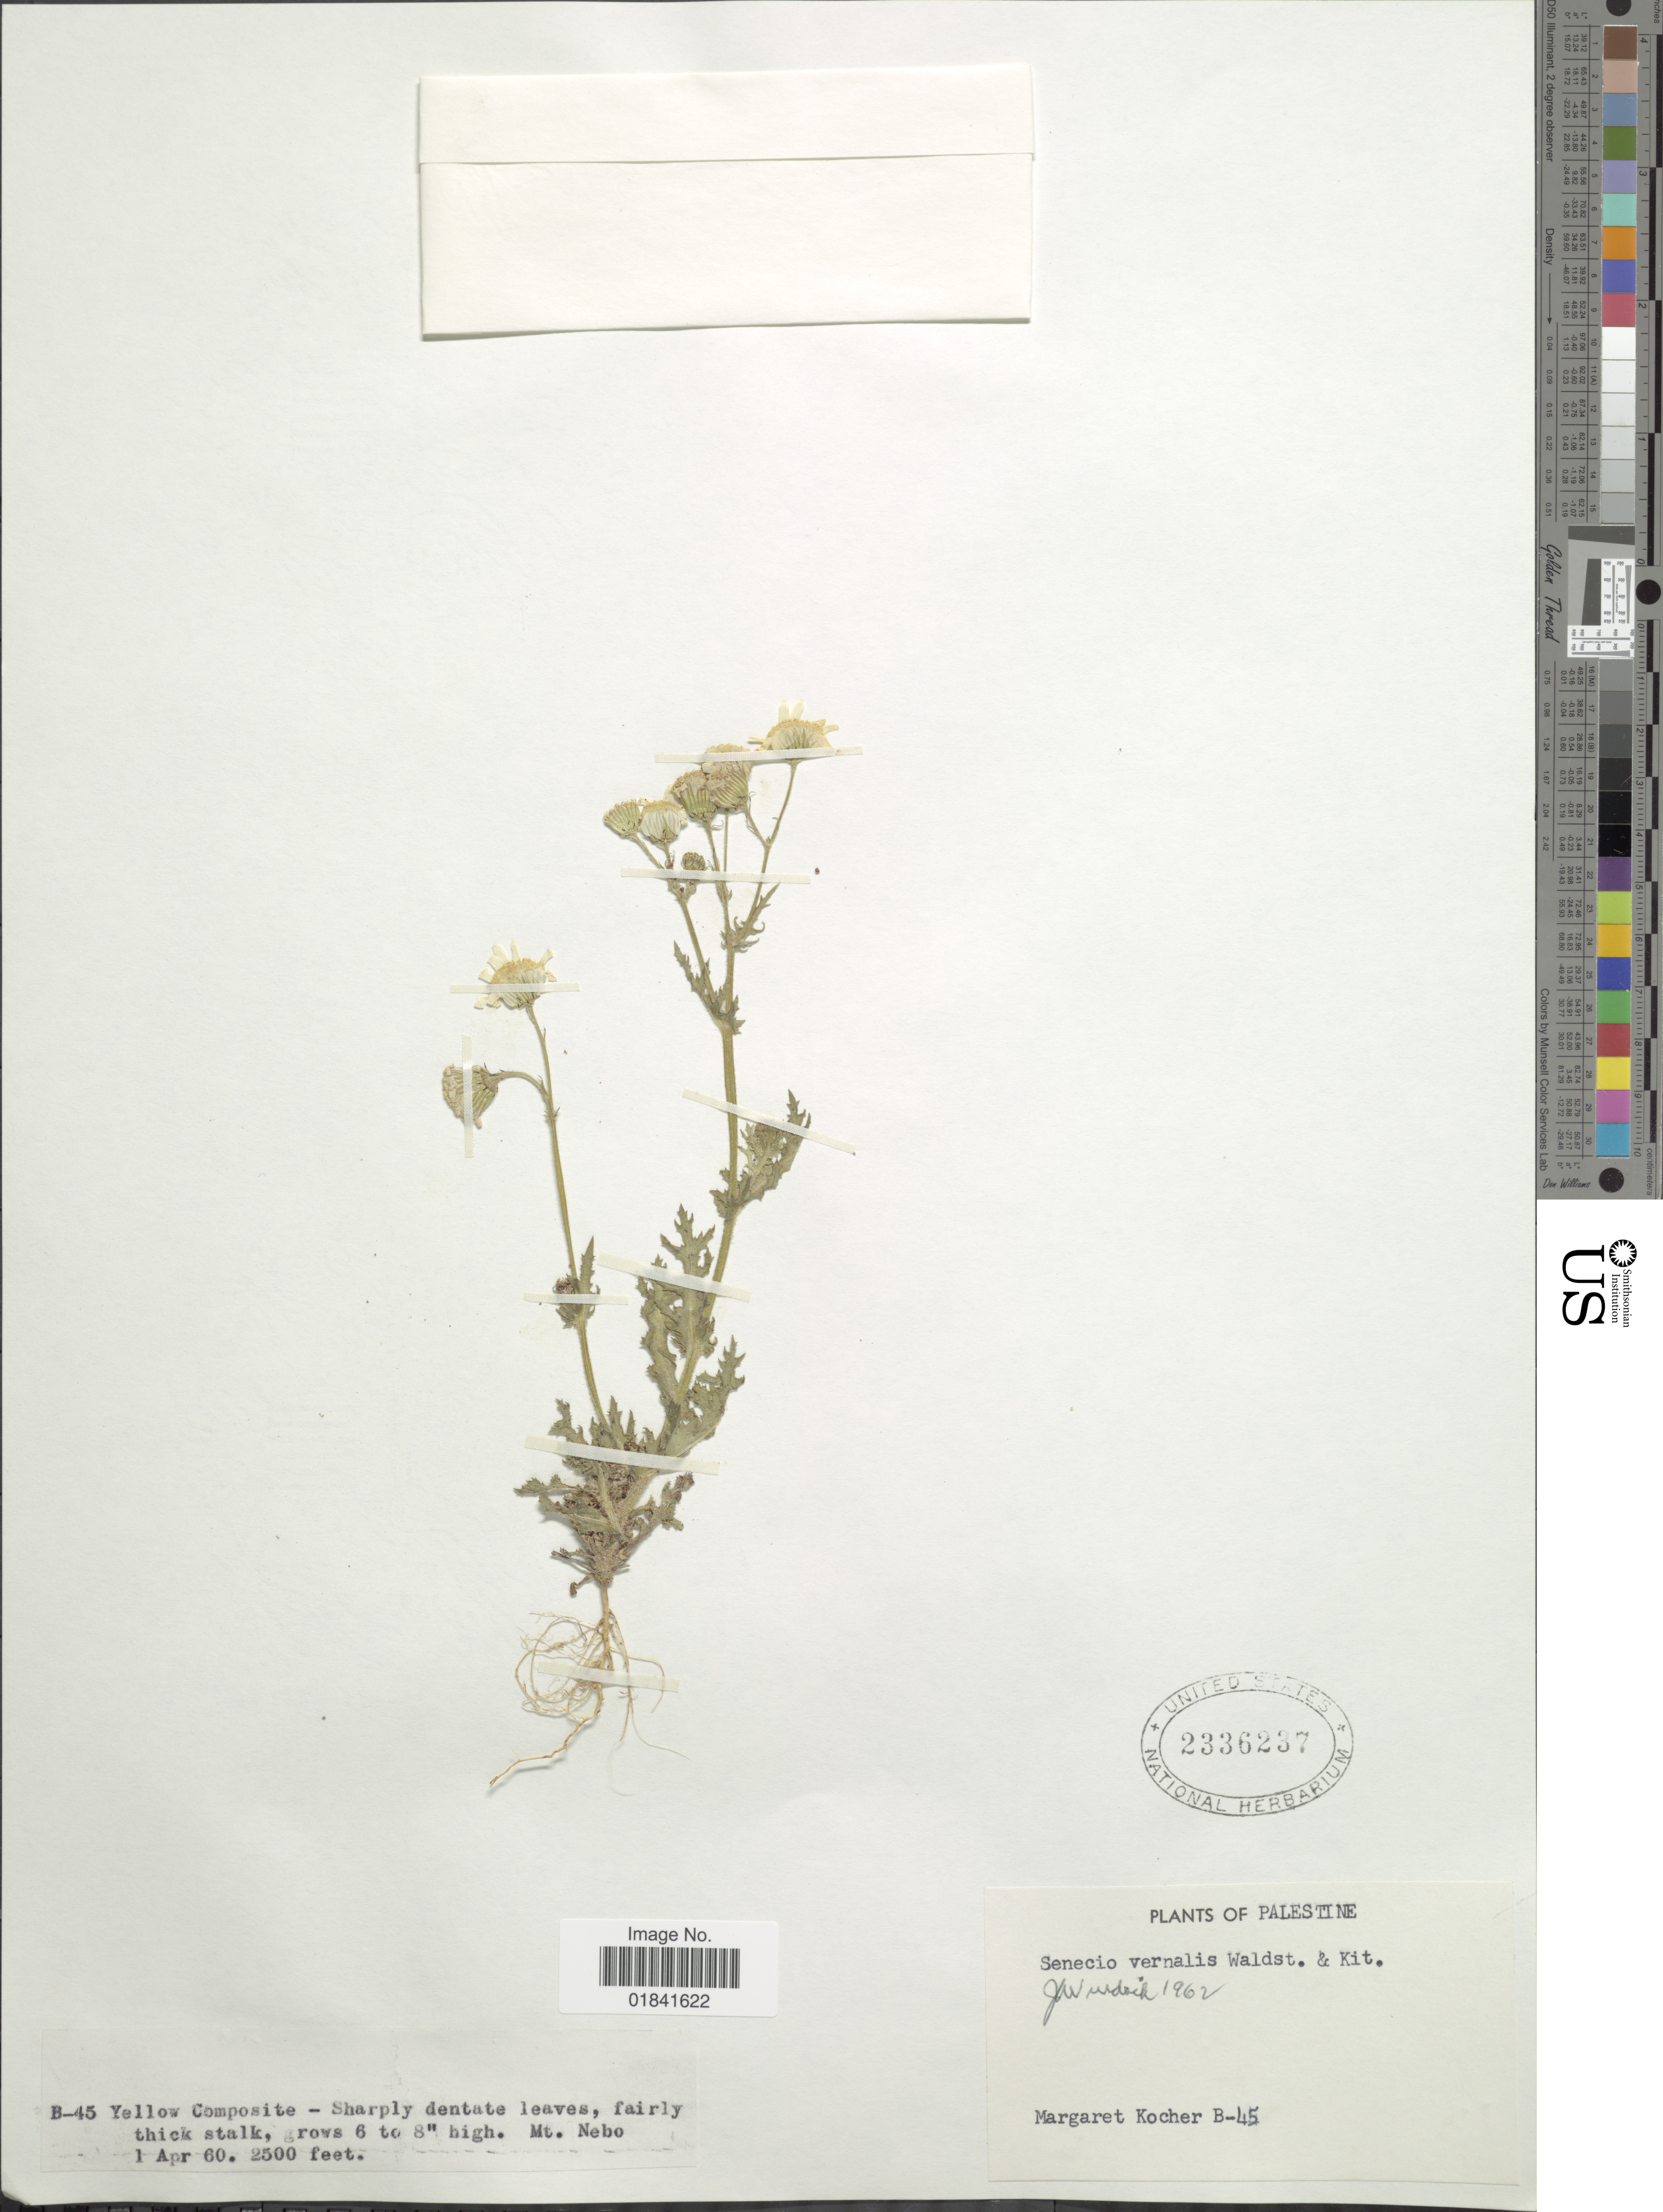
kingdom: Plantae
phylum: Tracheophyta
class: Magnoliopsida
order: Asterales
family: Asteraceae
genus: Senecio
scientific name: Senecio vernalis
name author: Franch.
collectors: M. Kocher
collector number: B45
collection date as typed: Transcribed d/m/y: 1/4/60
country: Jordan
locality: Palestine, Mt. Nebo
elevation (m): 762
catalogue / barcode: US 2336237